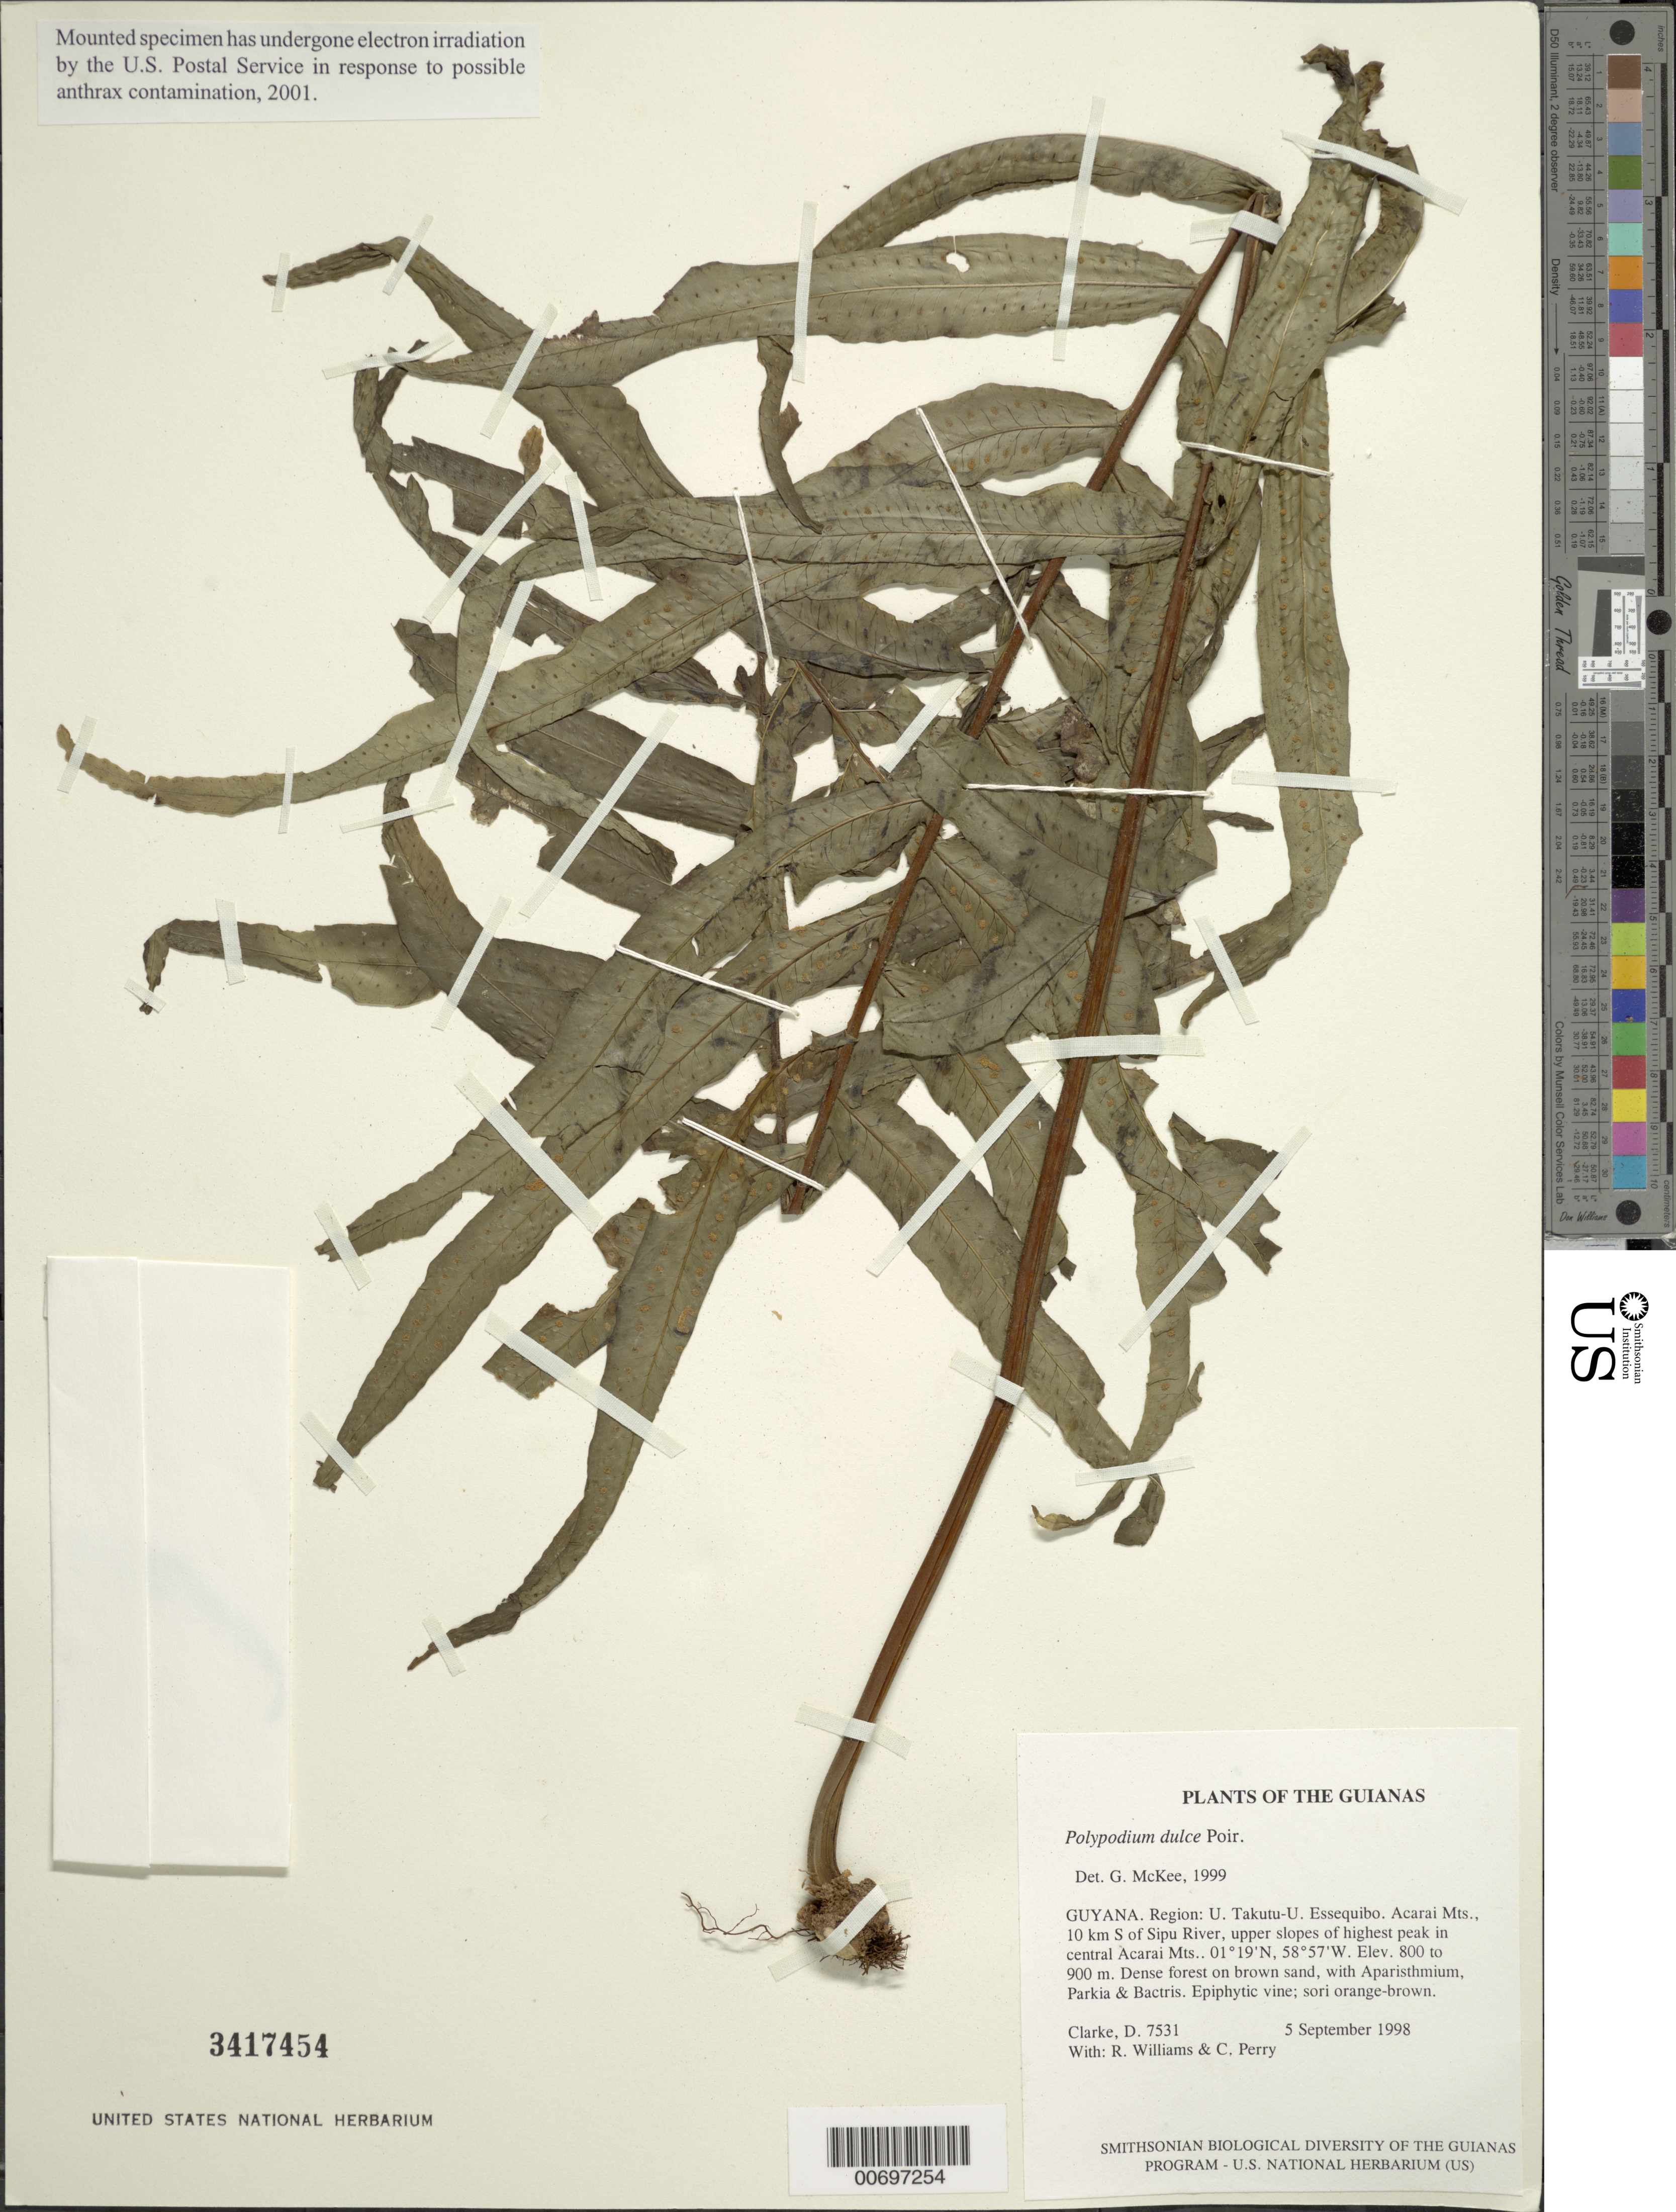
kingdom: Plantae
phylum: Tracheophyta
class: Polypodiopsida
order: Polypodiales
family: Polypodiaceae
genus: Polypodium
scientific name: Polypodium dulce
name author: Poir.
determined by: McKee, G. S., (US), NMNH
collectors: H. D. Clarke, R. Williams & C. Perry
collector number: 7531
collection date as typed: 5 September 1998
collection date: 1998-09-05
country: Guyana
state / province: U. Takutu-U. Essequibo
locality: Acarai Mts., 10 km S of Sipu River, upper slopes of highest peak in central Acarai Mts.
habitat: Dense forest on brown sand, with Aparisthmium, Parkia & Bactris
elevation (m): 800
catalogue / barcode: US 3417454